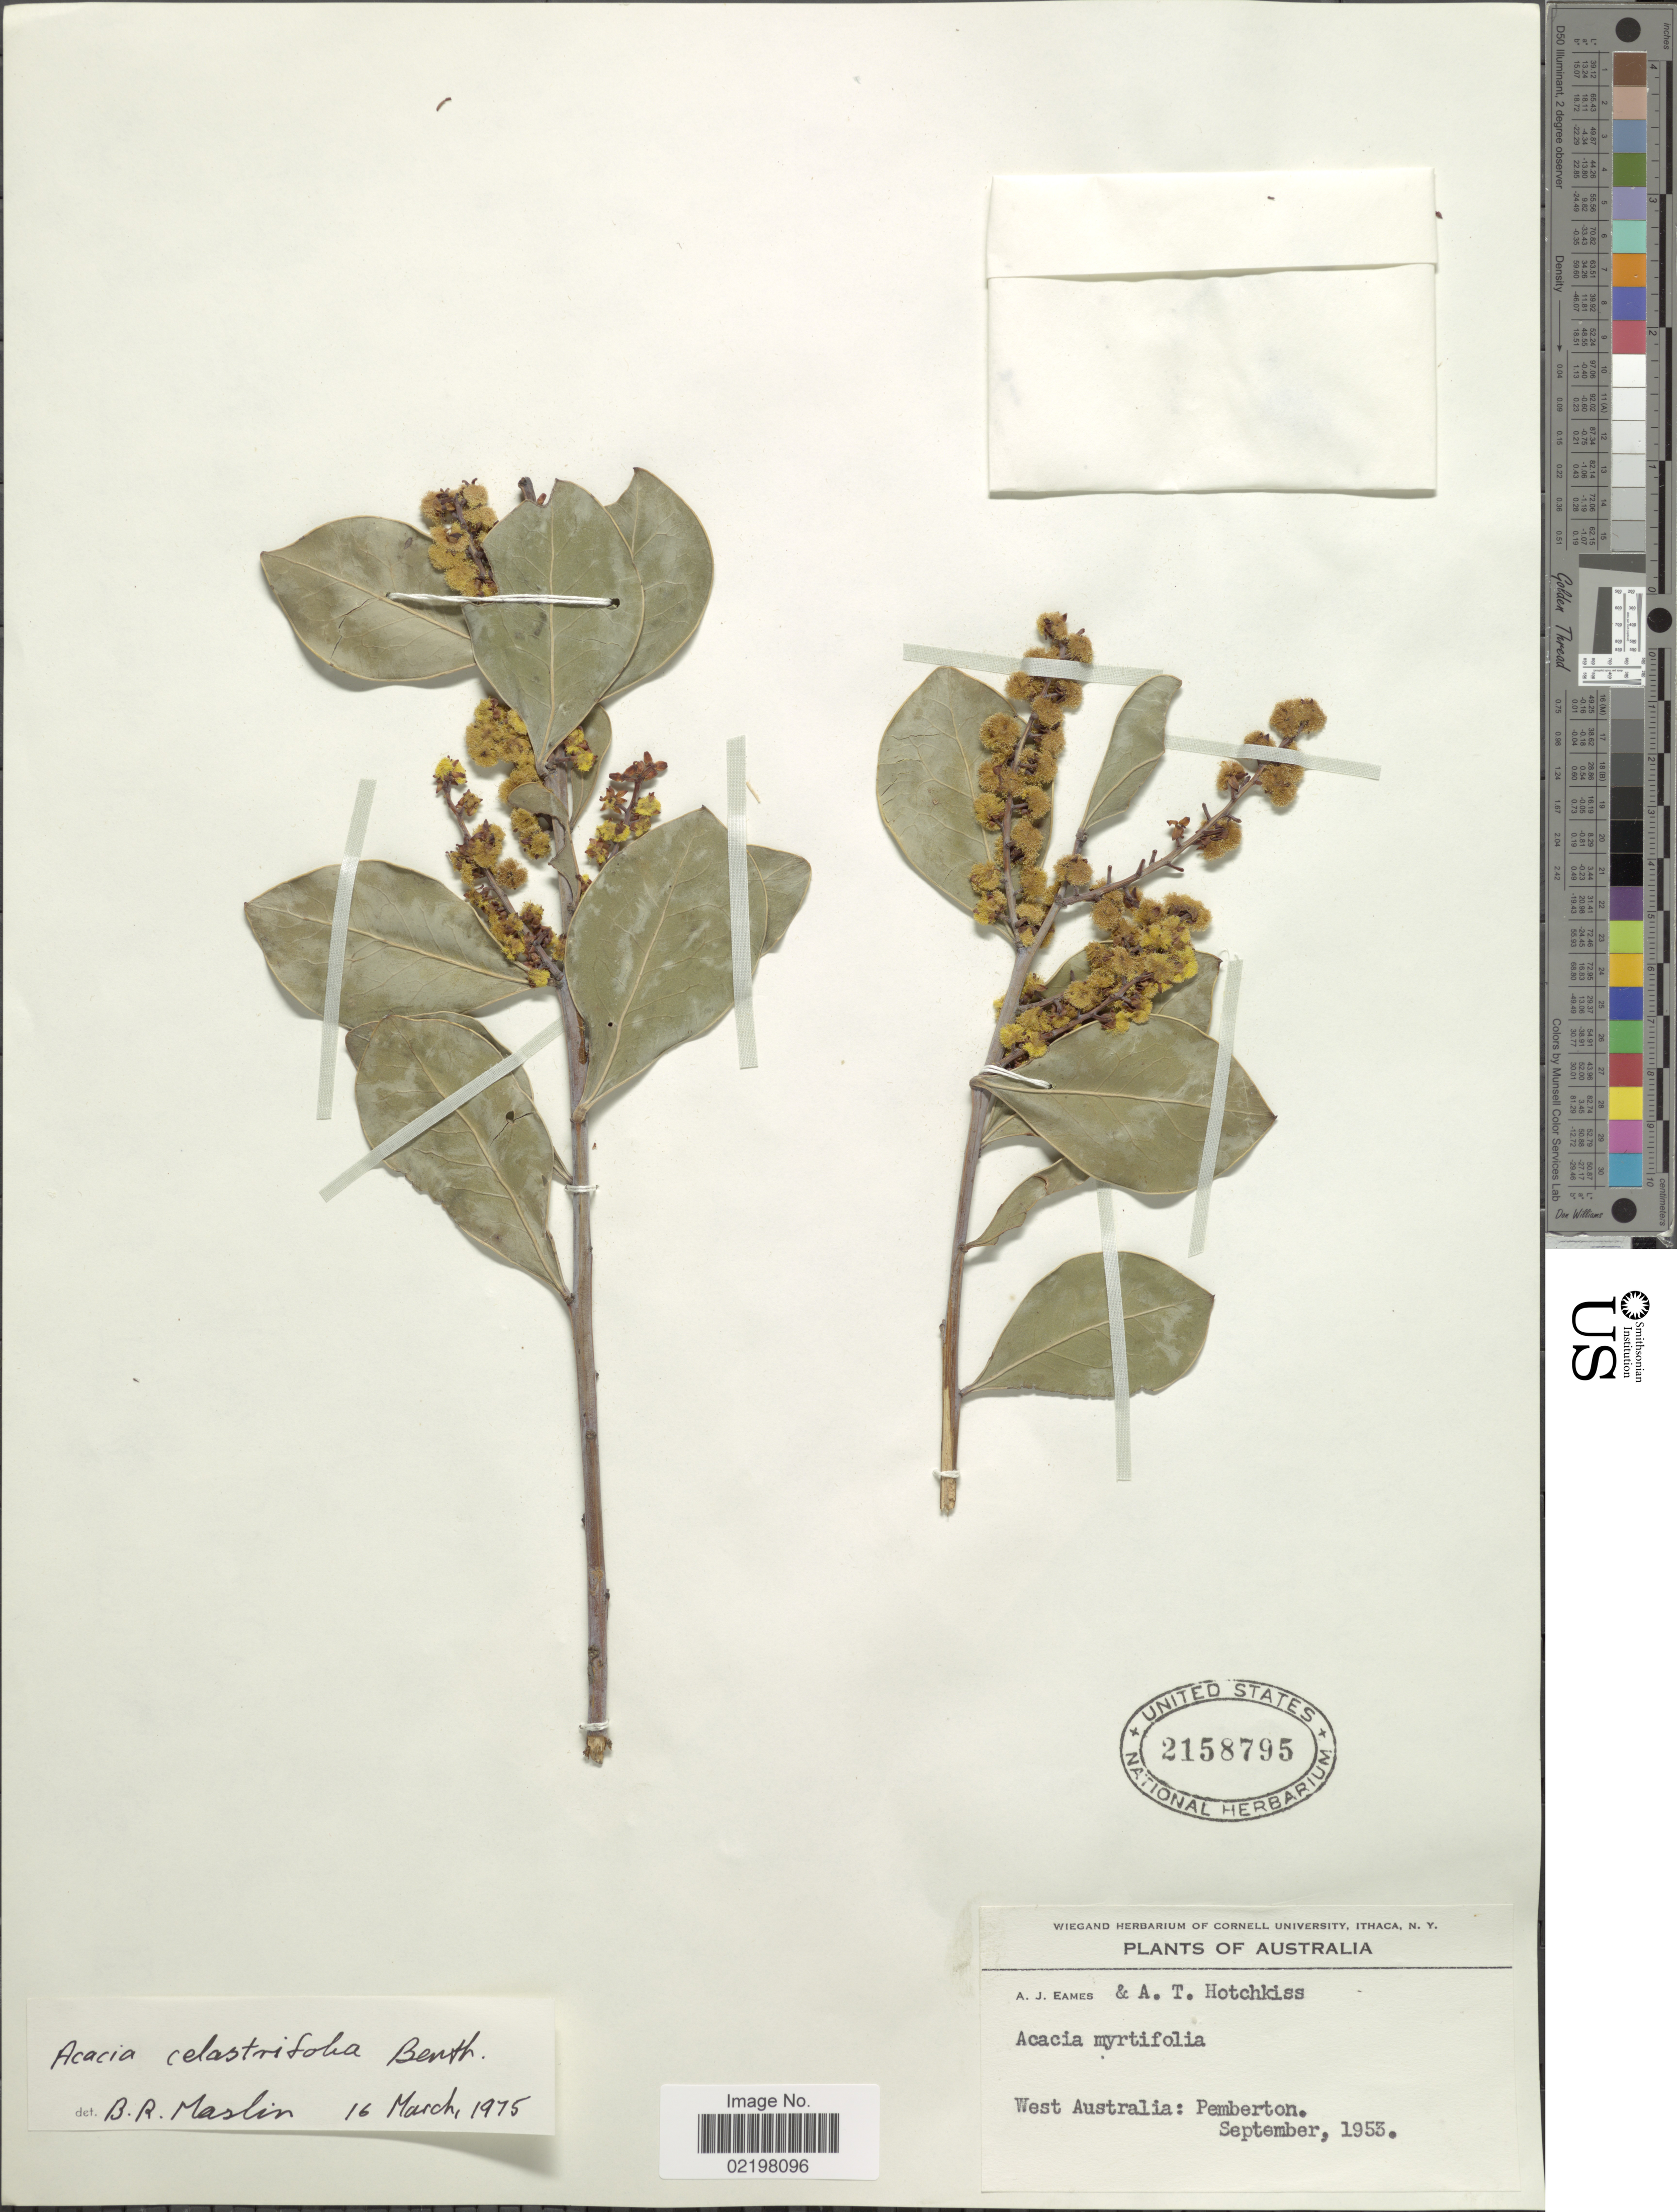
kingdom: Plantae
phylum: Tracheophyta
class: Magnoliopsida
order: Fabales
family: Fabaceae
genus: Acacia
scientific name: Acacia celastrifolia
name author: Benth.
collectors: A. J. Eames & A. Hotchkiss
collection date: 1953-09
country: Australia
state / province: Western Australia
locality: West Australia: Pemberton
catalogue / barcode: US 2158795